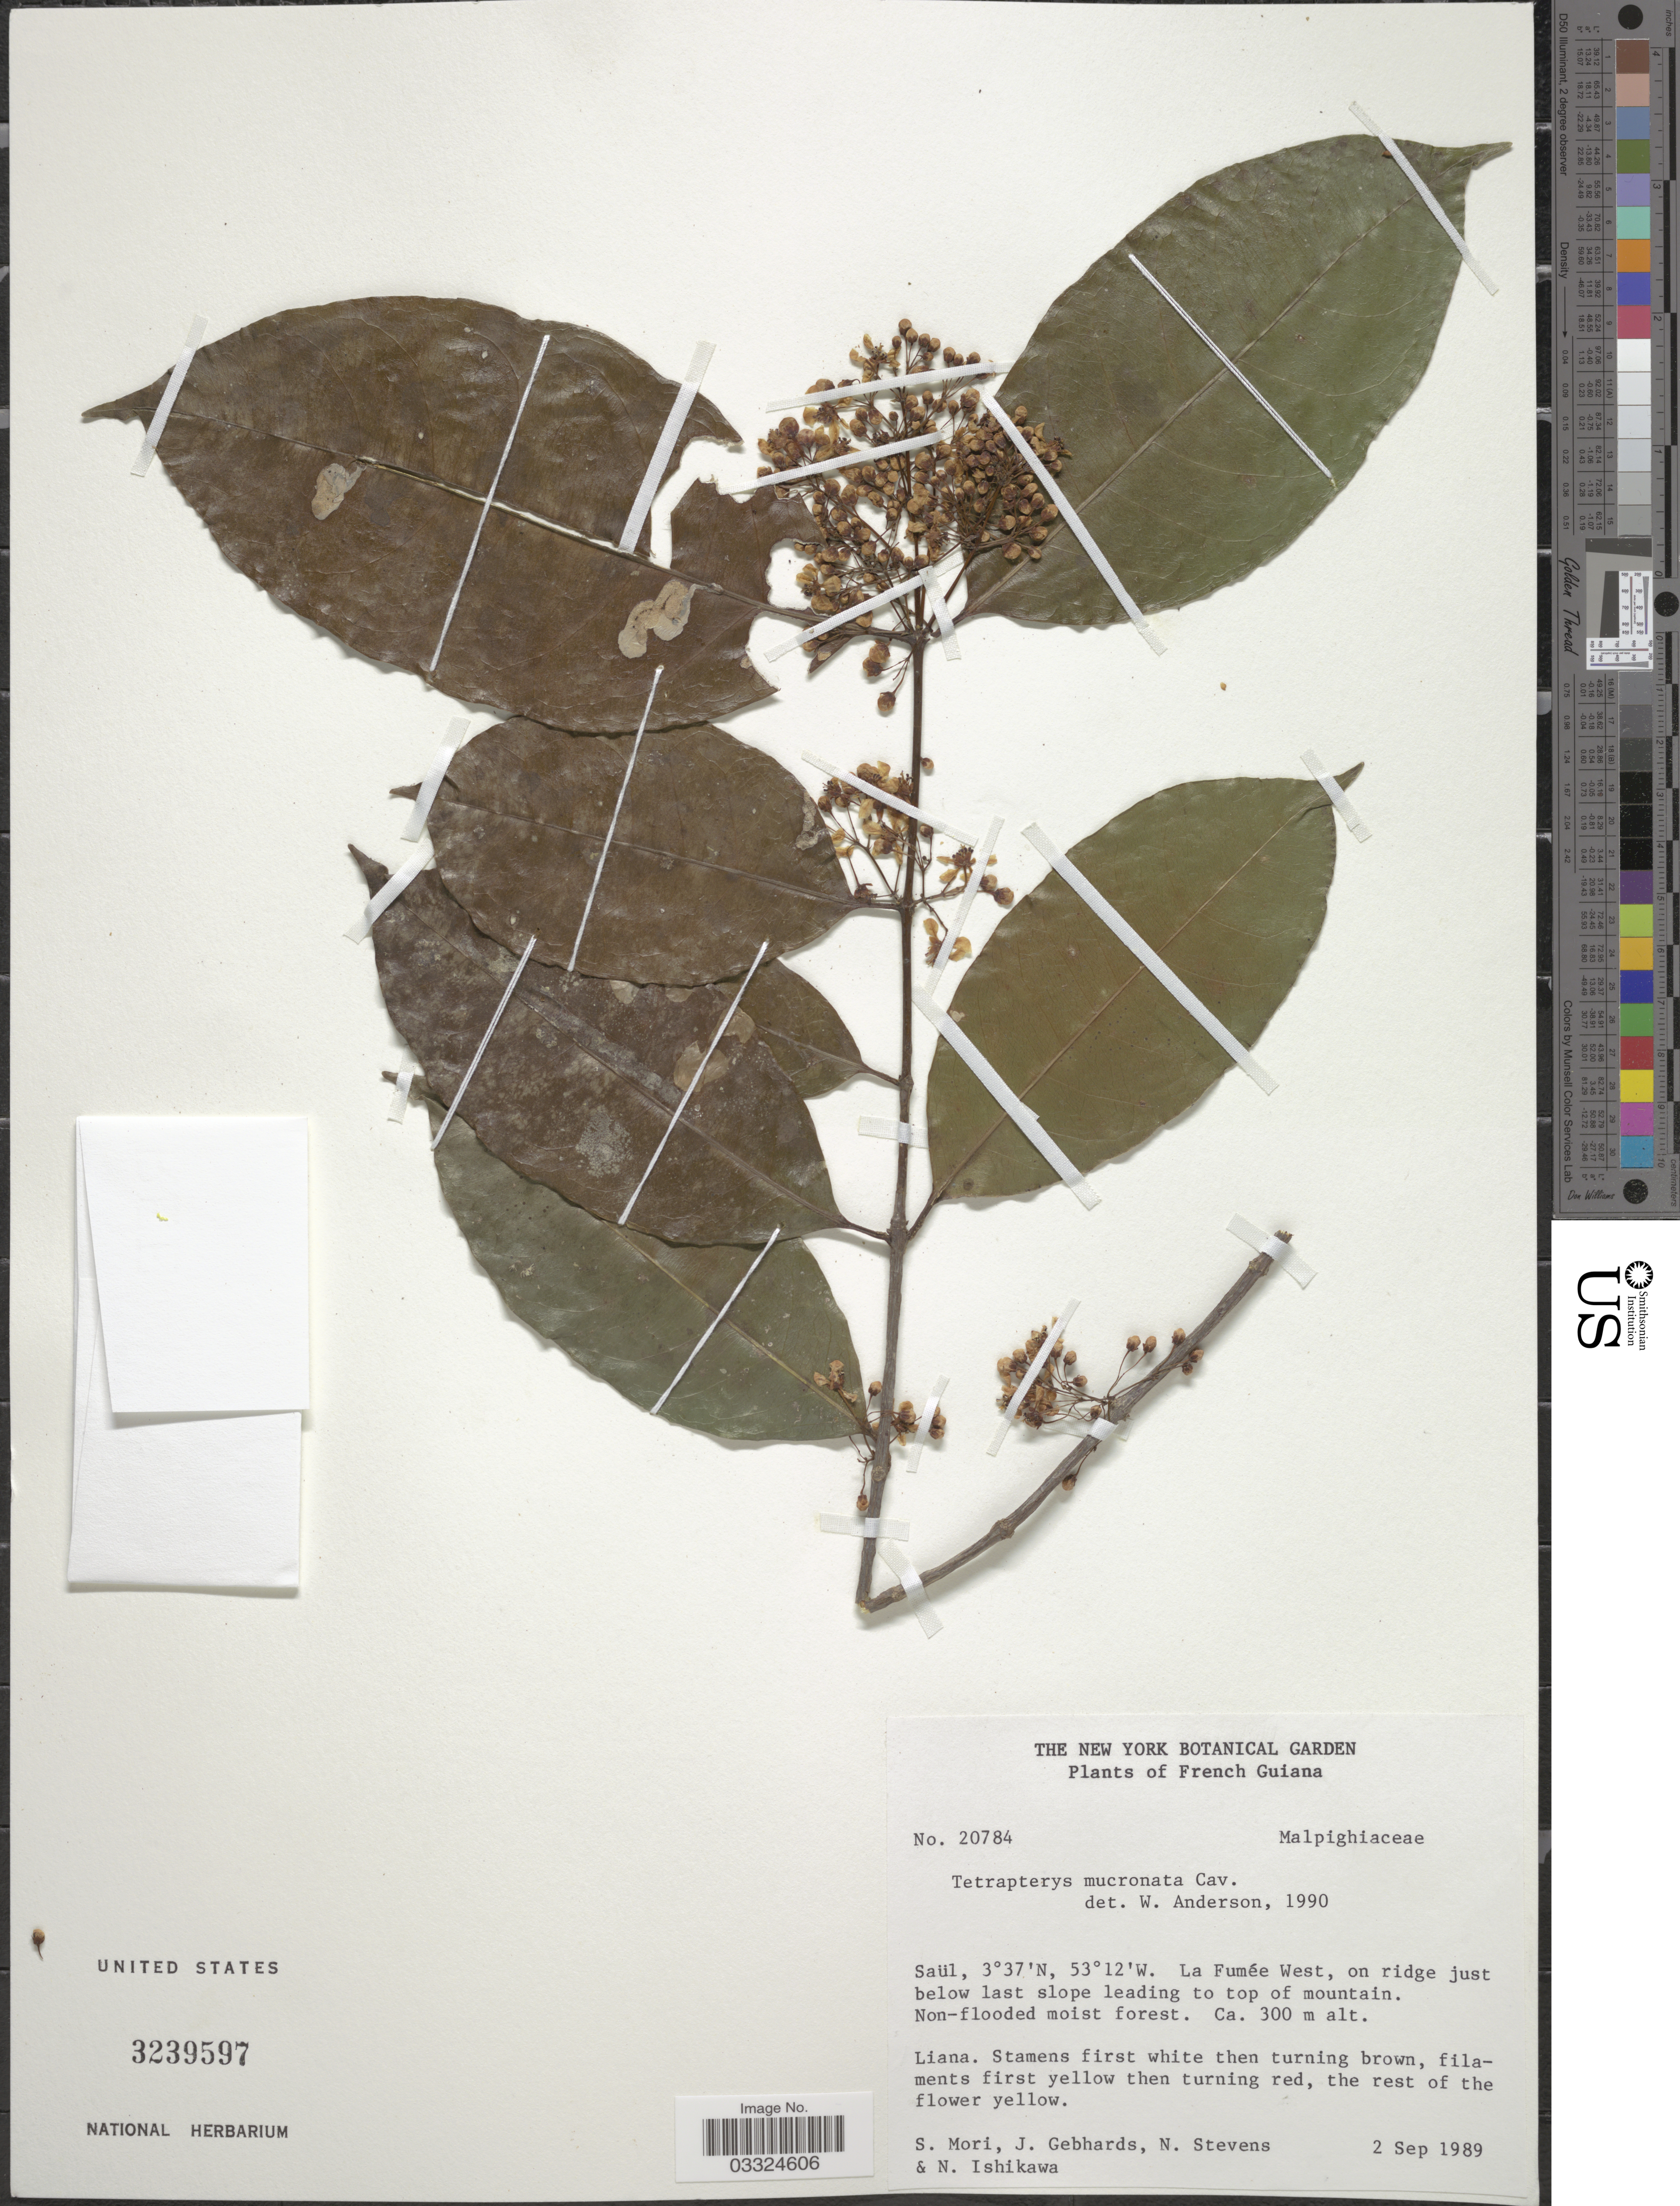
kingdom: Plantae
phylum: Tracheophyta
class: Magnoliopsida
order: Malpighiales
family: Malpighiaceae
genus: Tetrapterys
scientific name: Tetrapterys mucronata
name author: Cav.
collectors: S. Mori, J. Gebhards, N. Stevens & N. Ishikawa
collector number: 20784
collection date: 1989-09-02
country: French Guiana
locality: Saül. La Fumée West, on ridge just below last slope leading to top of mountain.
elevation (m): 300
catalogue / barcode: US 3239597